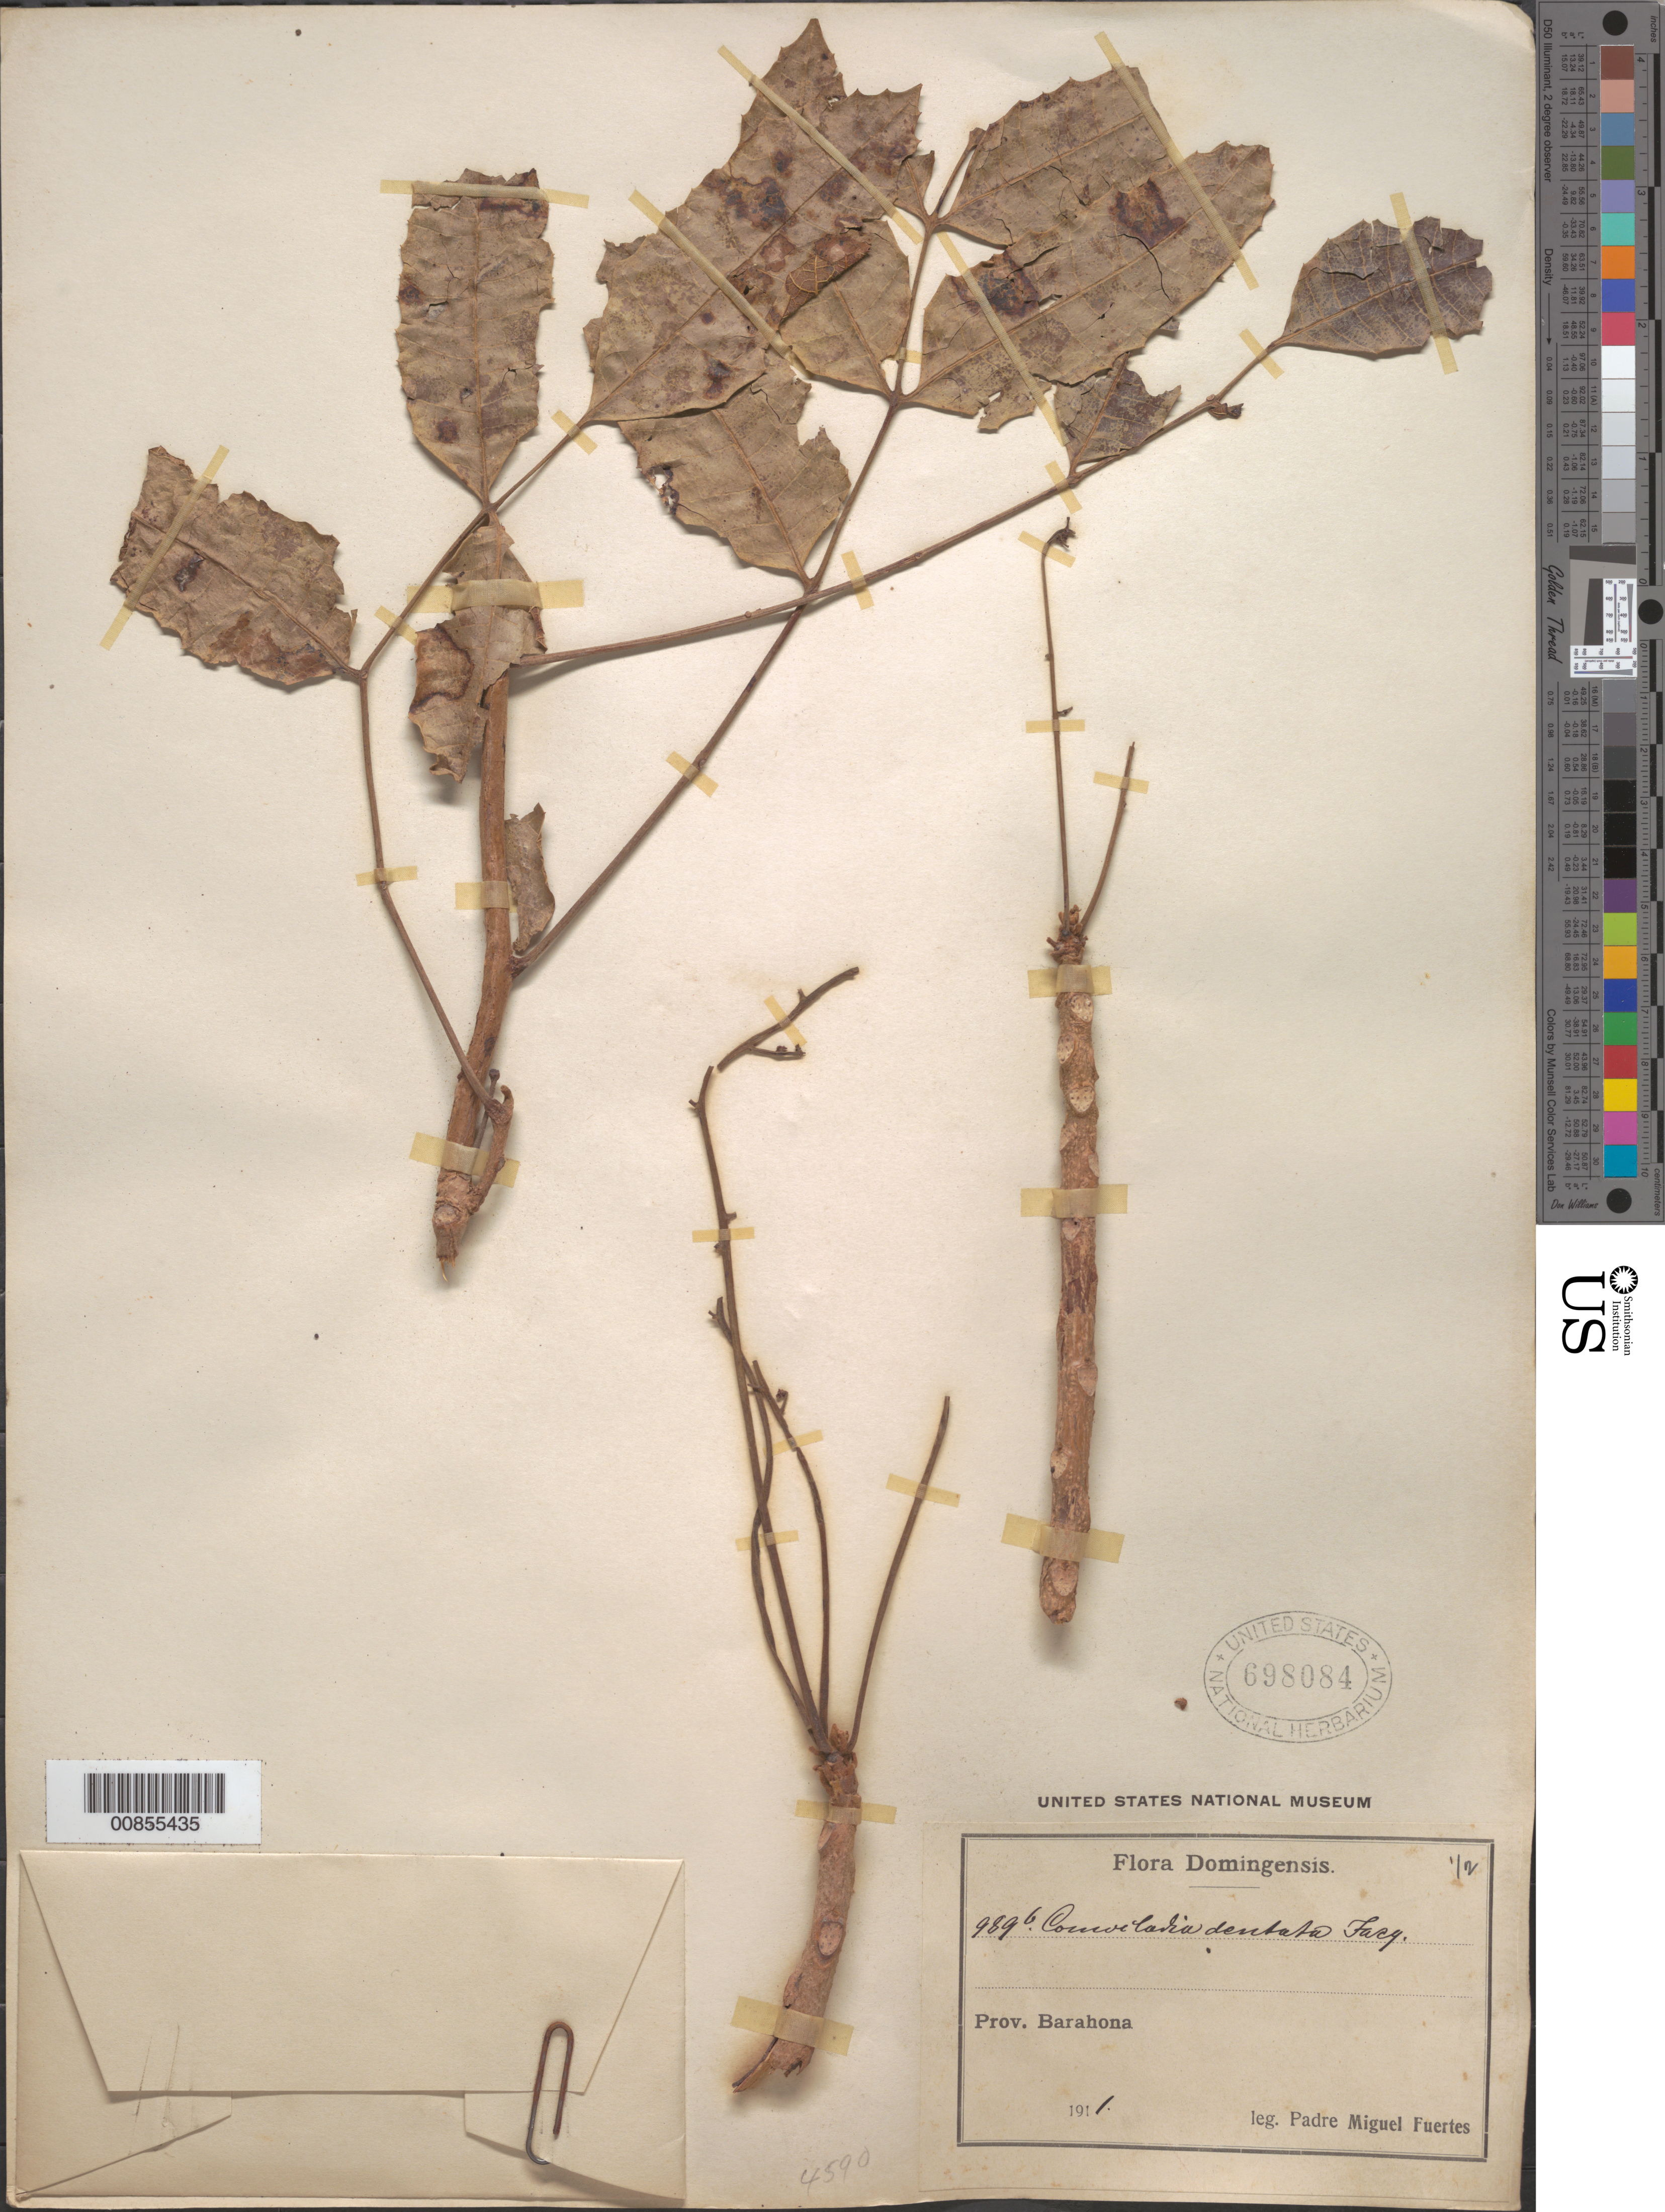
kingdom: Plantae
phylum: Tracheophyta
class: Magnoliopsida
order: Sapindales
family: Anacardiaceae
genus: Comocladia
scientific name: Comocladia dentata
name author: Jacq.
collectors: M. D. Fuertes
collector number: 989B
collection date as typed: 1911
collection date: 1911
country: Dominican Republic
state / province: Barahona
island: Hispaniola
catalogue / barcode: US 698084